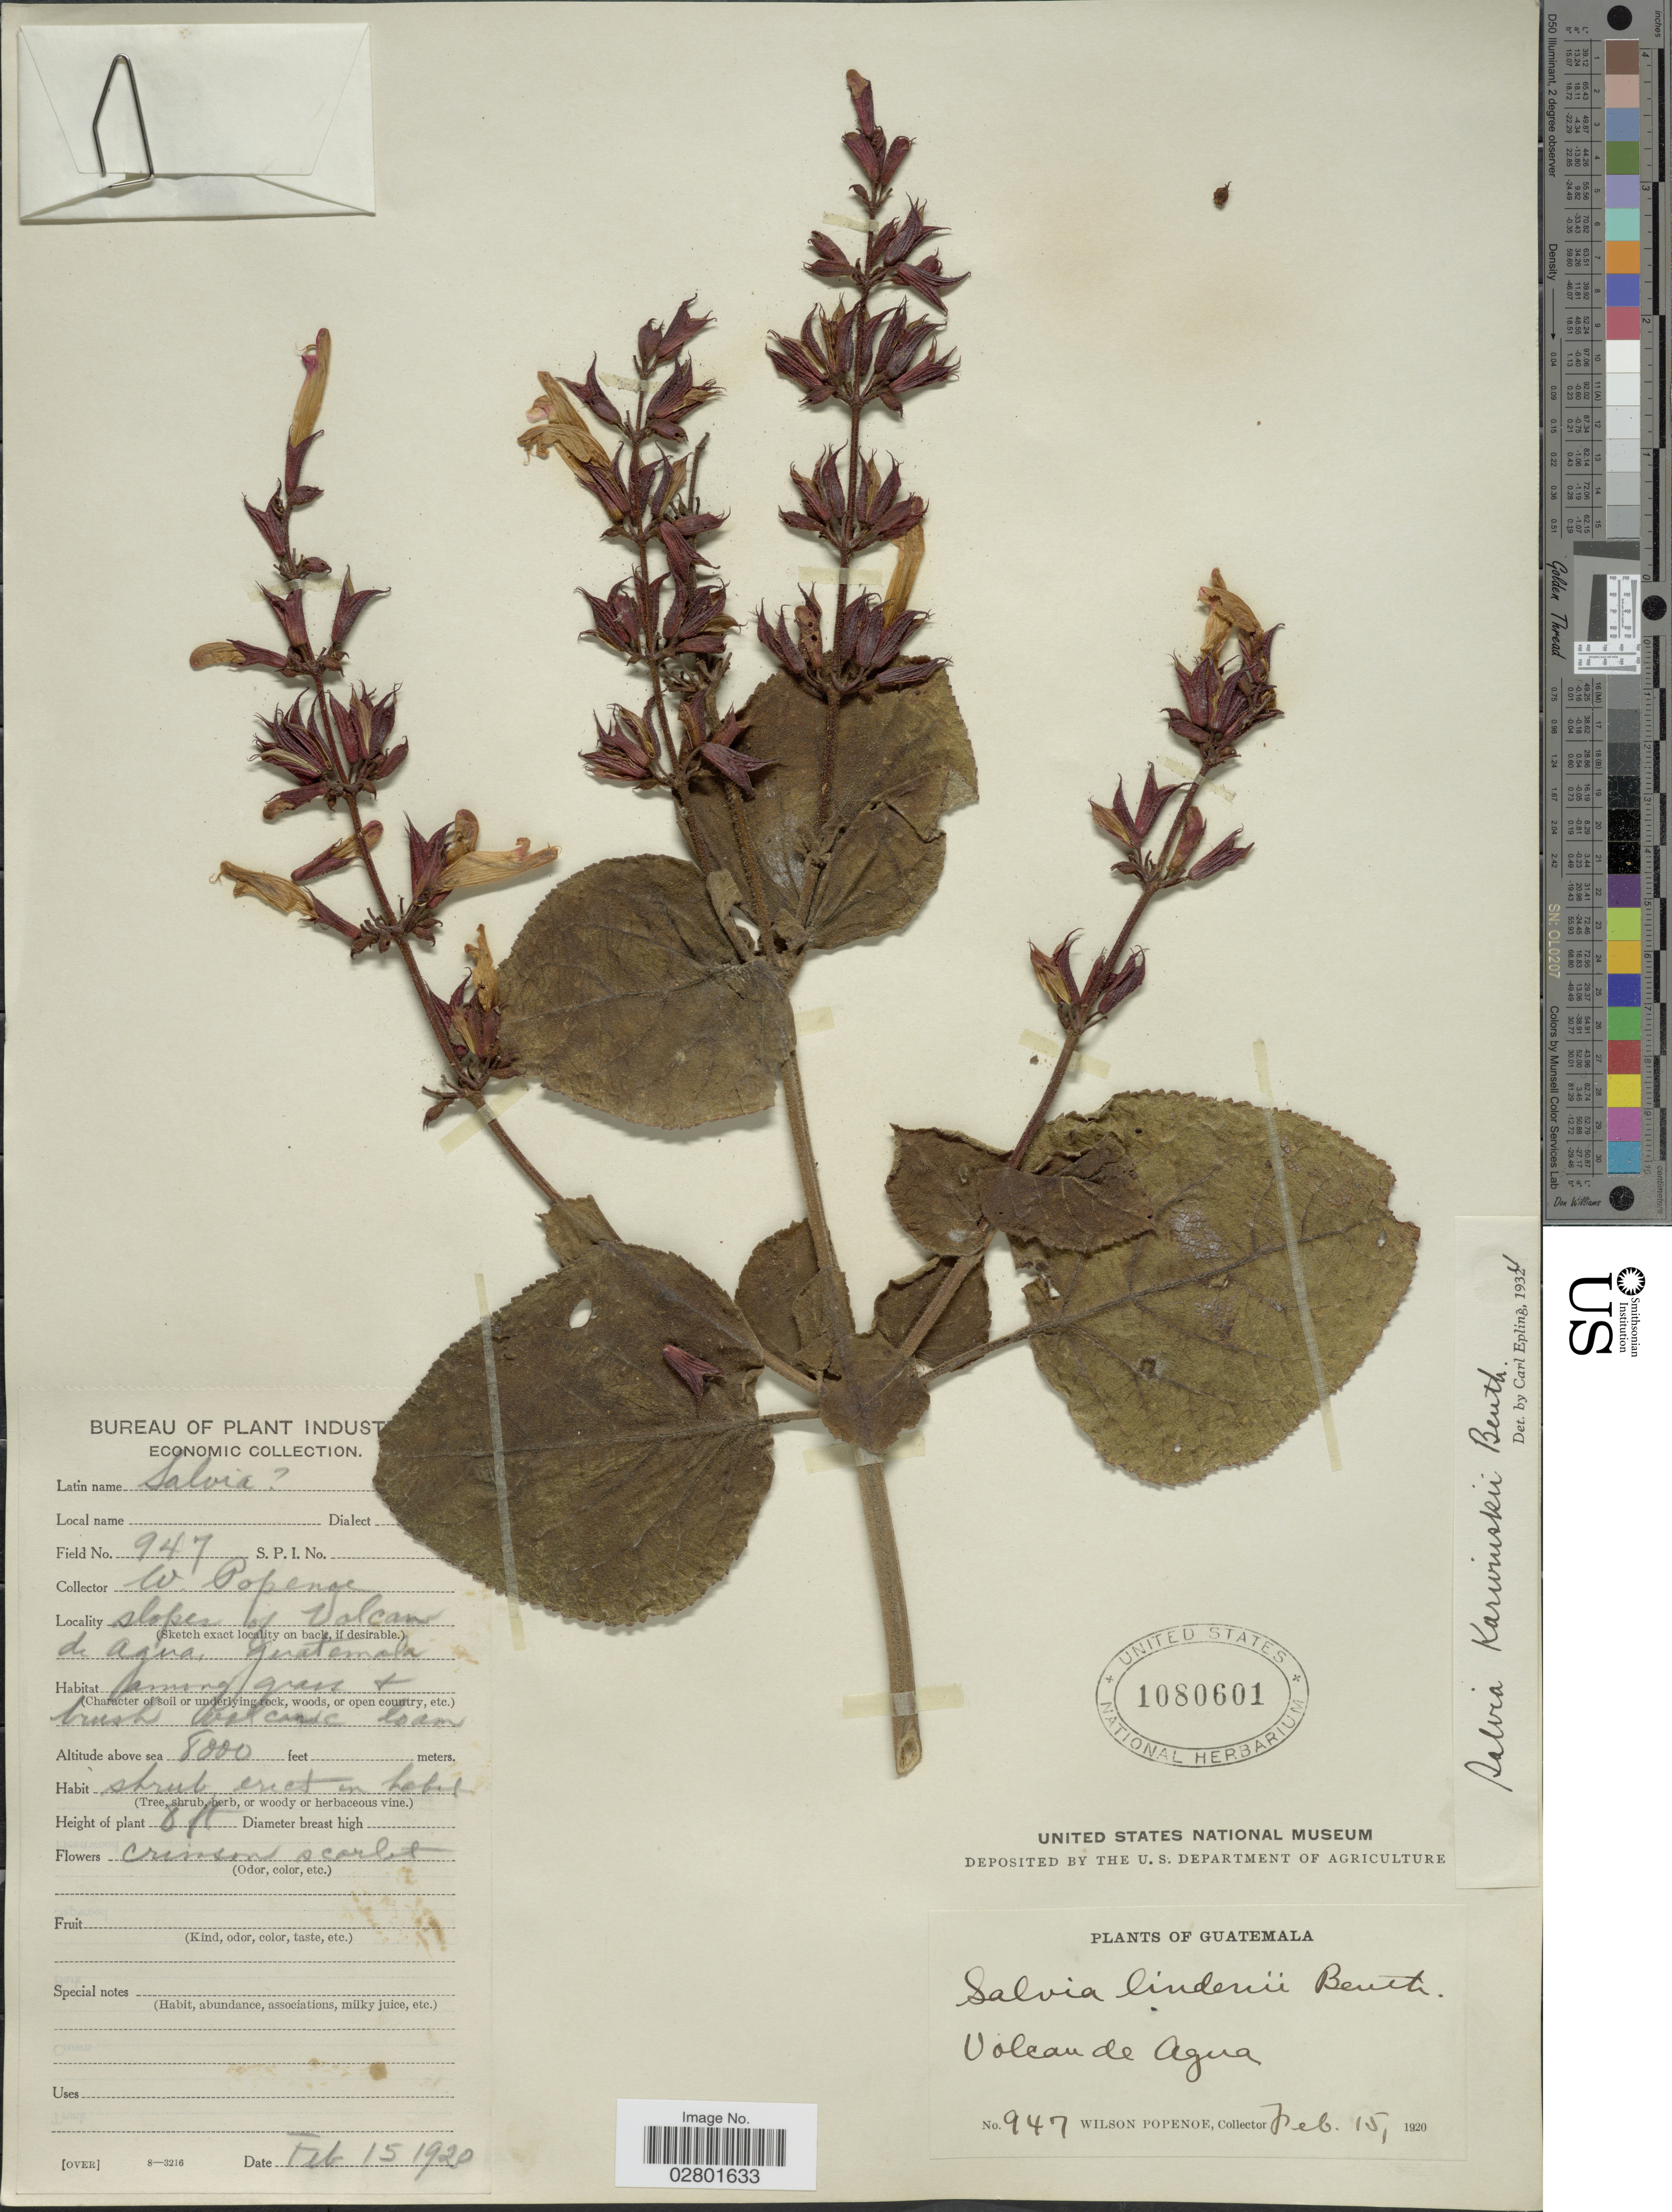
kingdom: Plantae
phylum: Tracheophyta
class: Magnoliopsida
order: Lamiales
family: Lamiaceae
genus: Salvia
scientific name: Salvia karwinskii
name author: Benth.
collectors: W. Popenoe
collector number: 947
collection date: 1920-02-15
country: Guatemala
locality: Slopes of Volcan de Agua.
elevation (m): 2438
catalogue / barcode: US 1080601